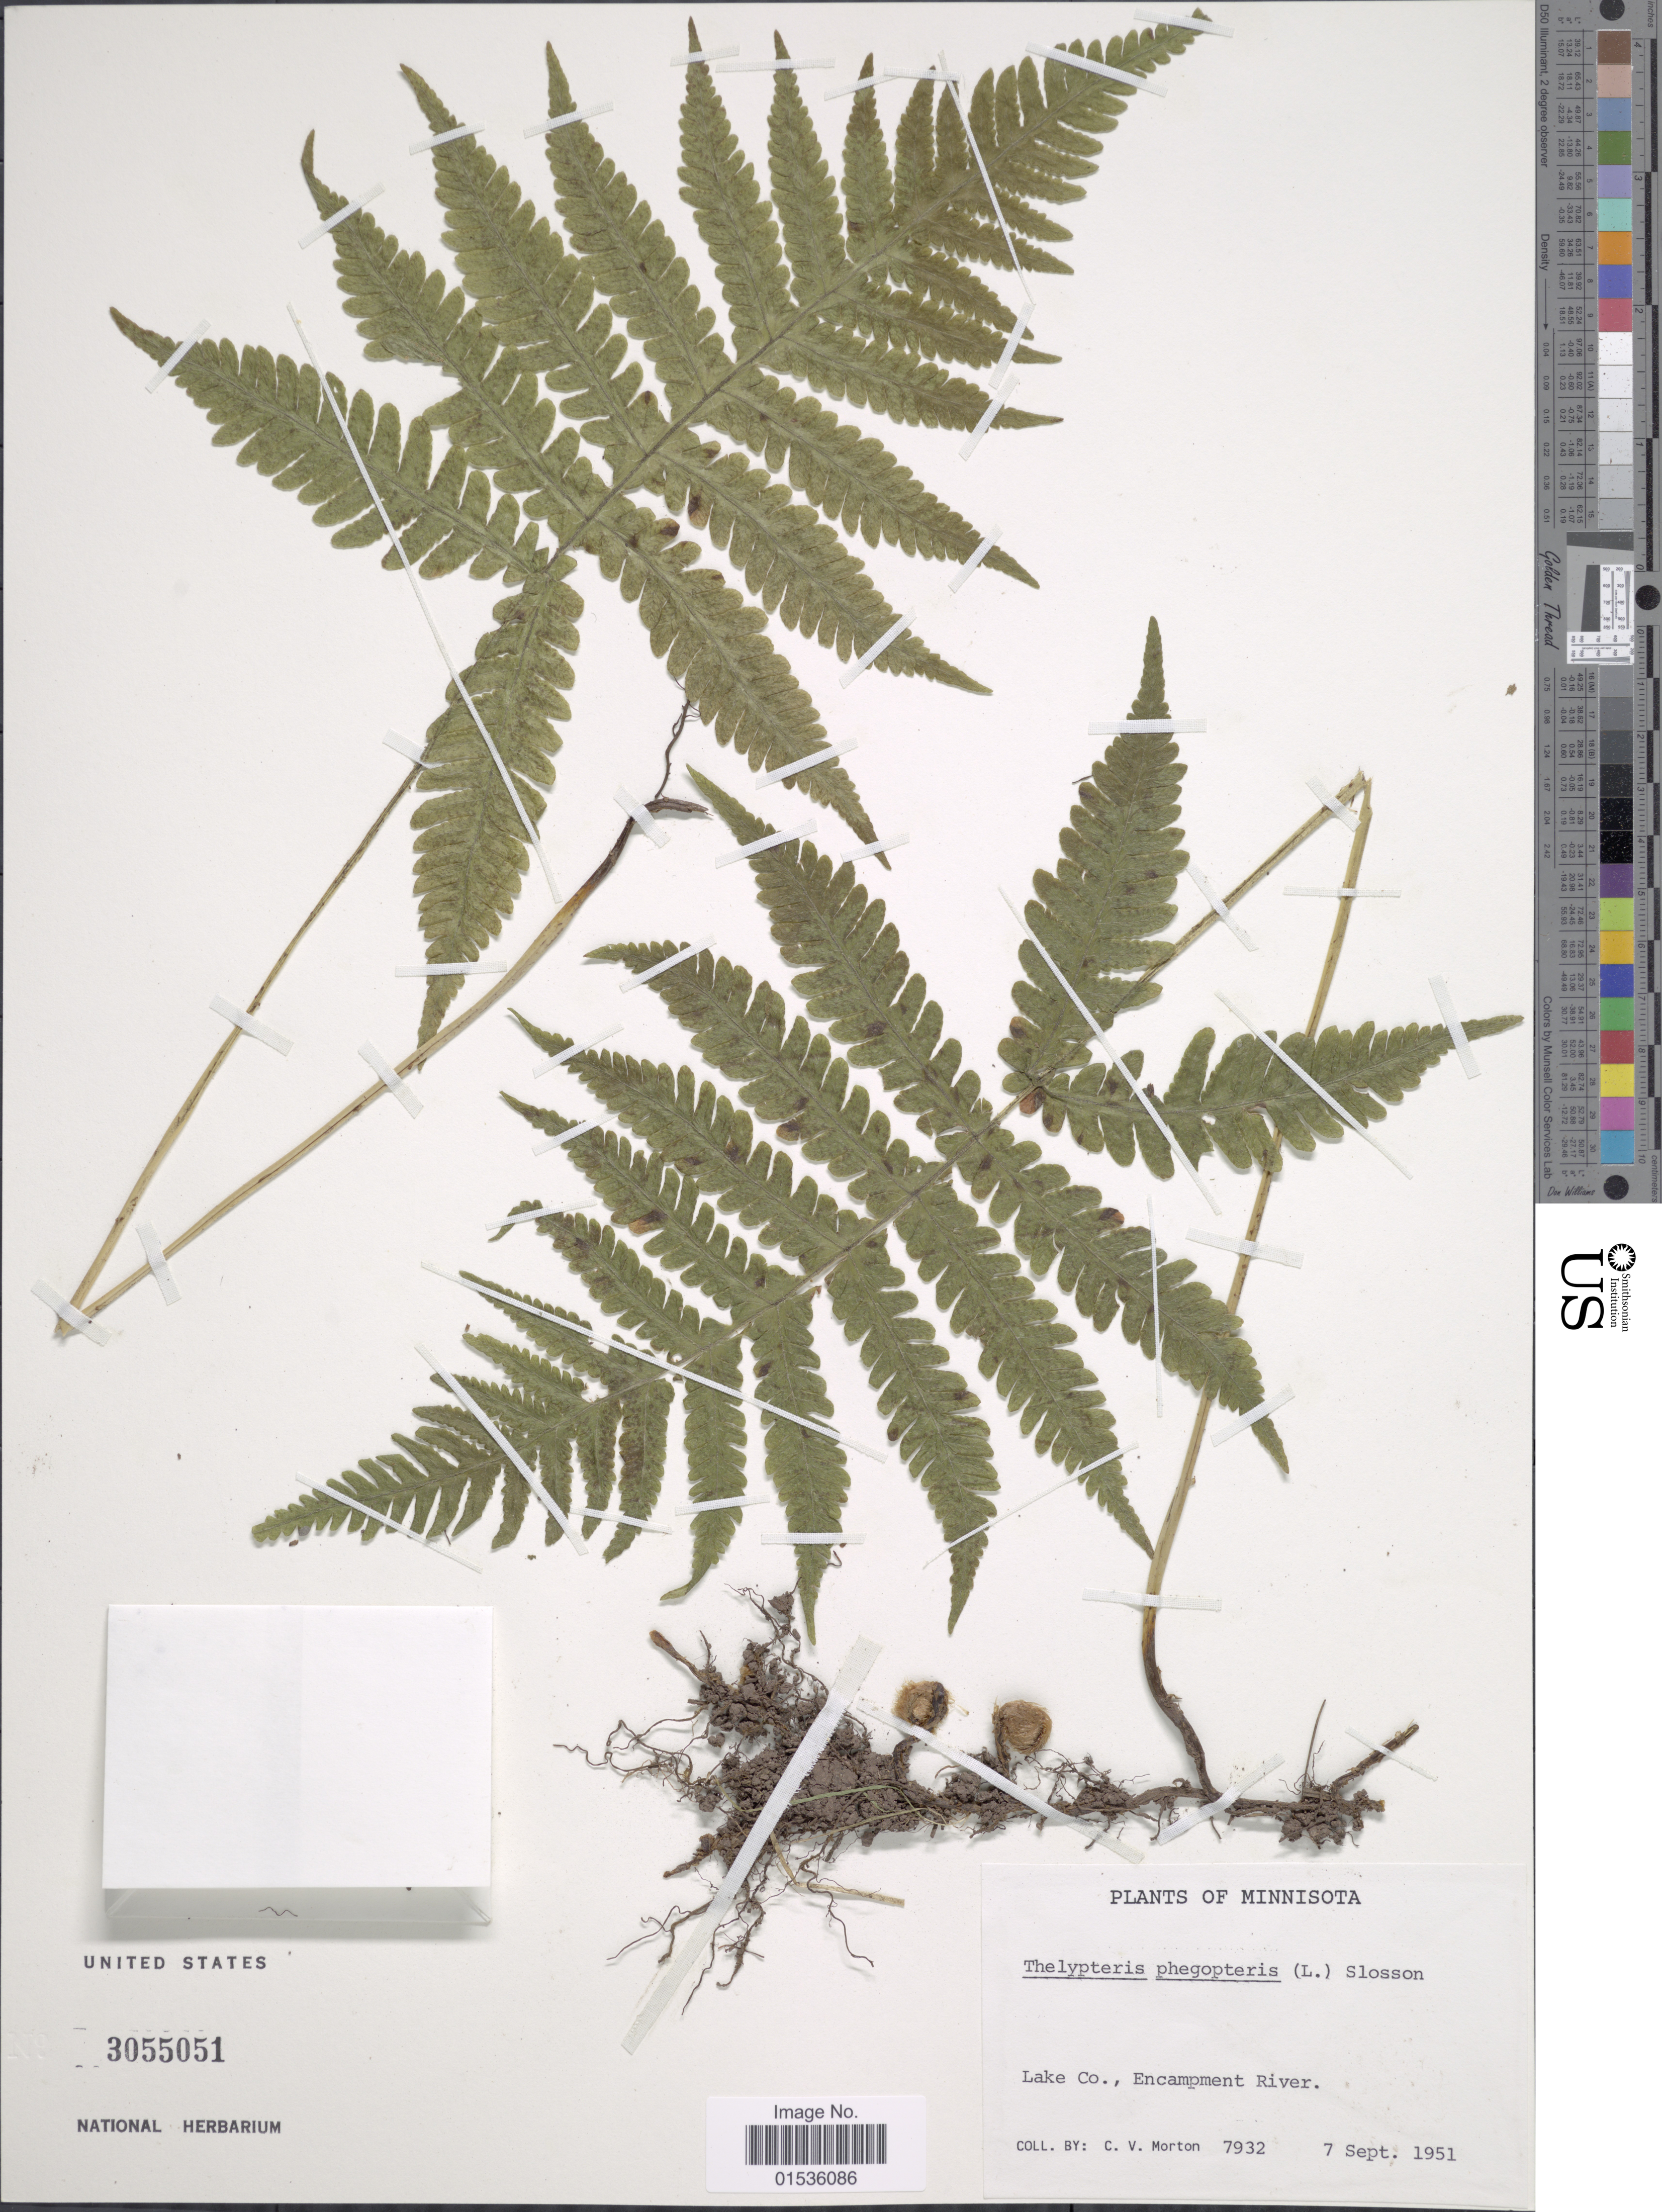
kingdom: Plantae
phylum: Tracheophyta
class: Polypodiopsida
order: Polypodiales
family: Thelypteridaceae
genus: Phegopteris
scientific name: Phegopteris connectilis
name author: (Michx.) Watt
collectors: C. V. Morton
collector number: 7932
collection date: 1951-09-07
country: United States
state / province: Minnesota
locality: Minnisota, Lake Co., Encampment River.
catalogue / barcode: US 3055051